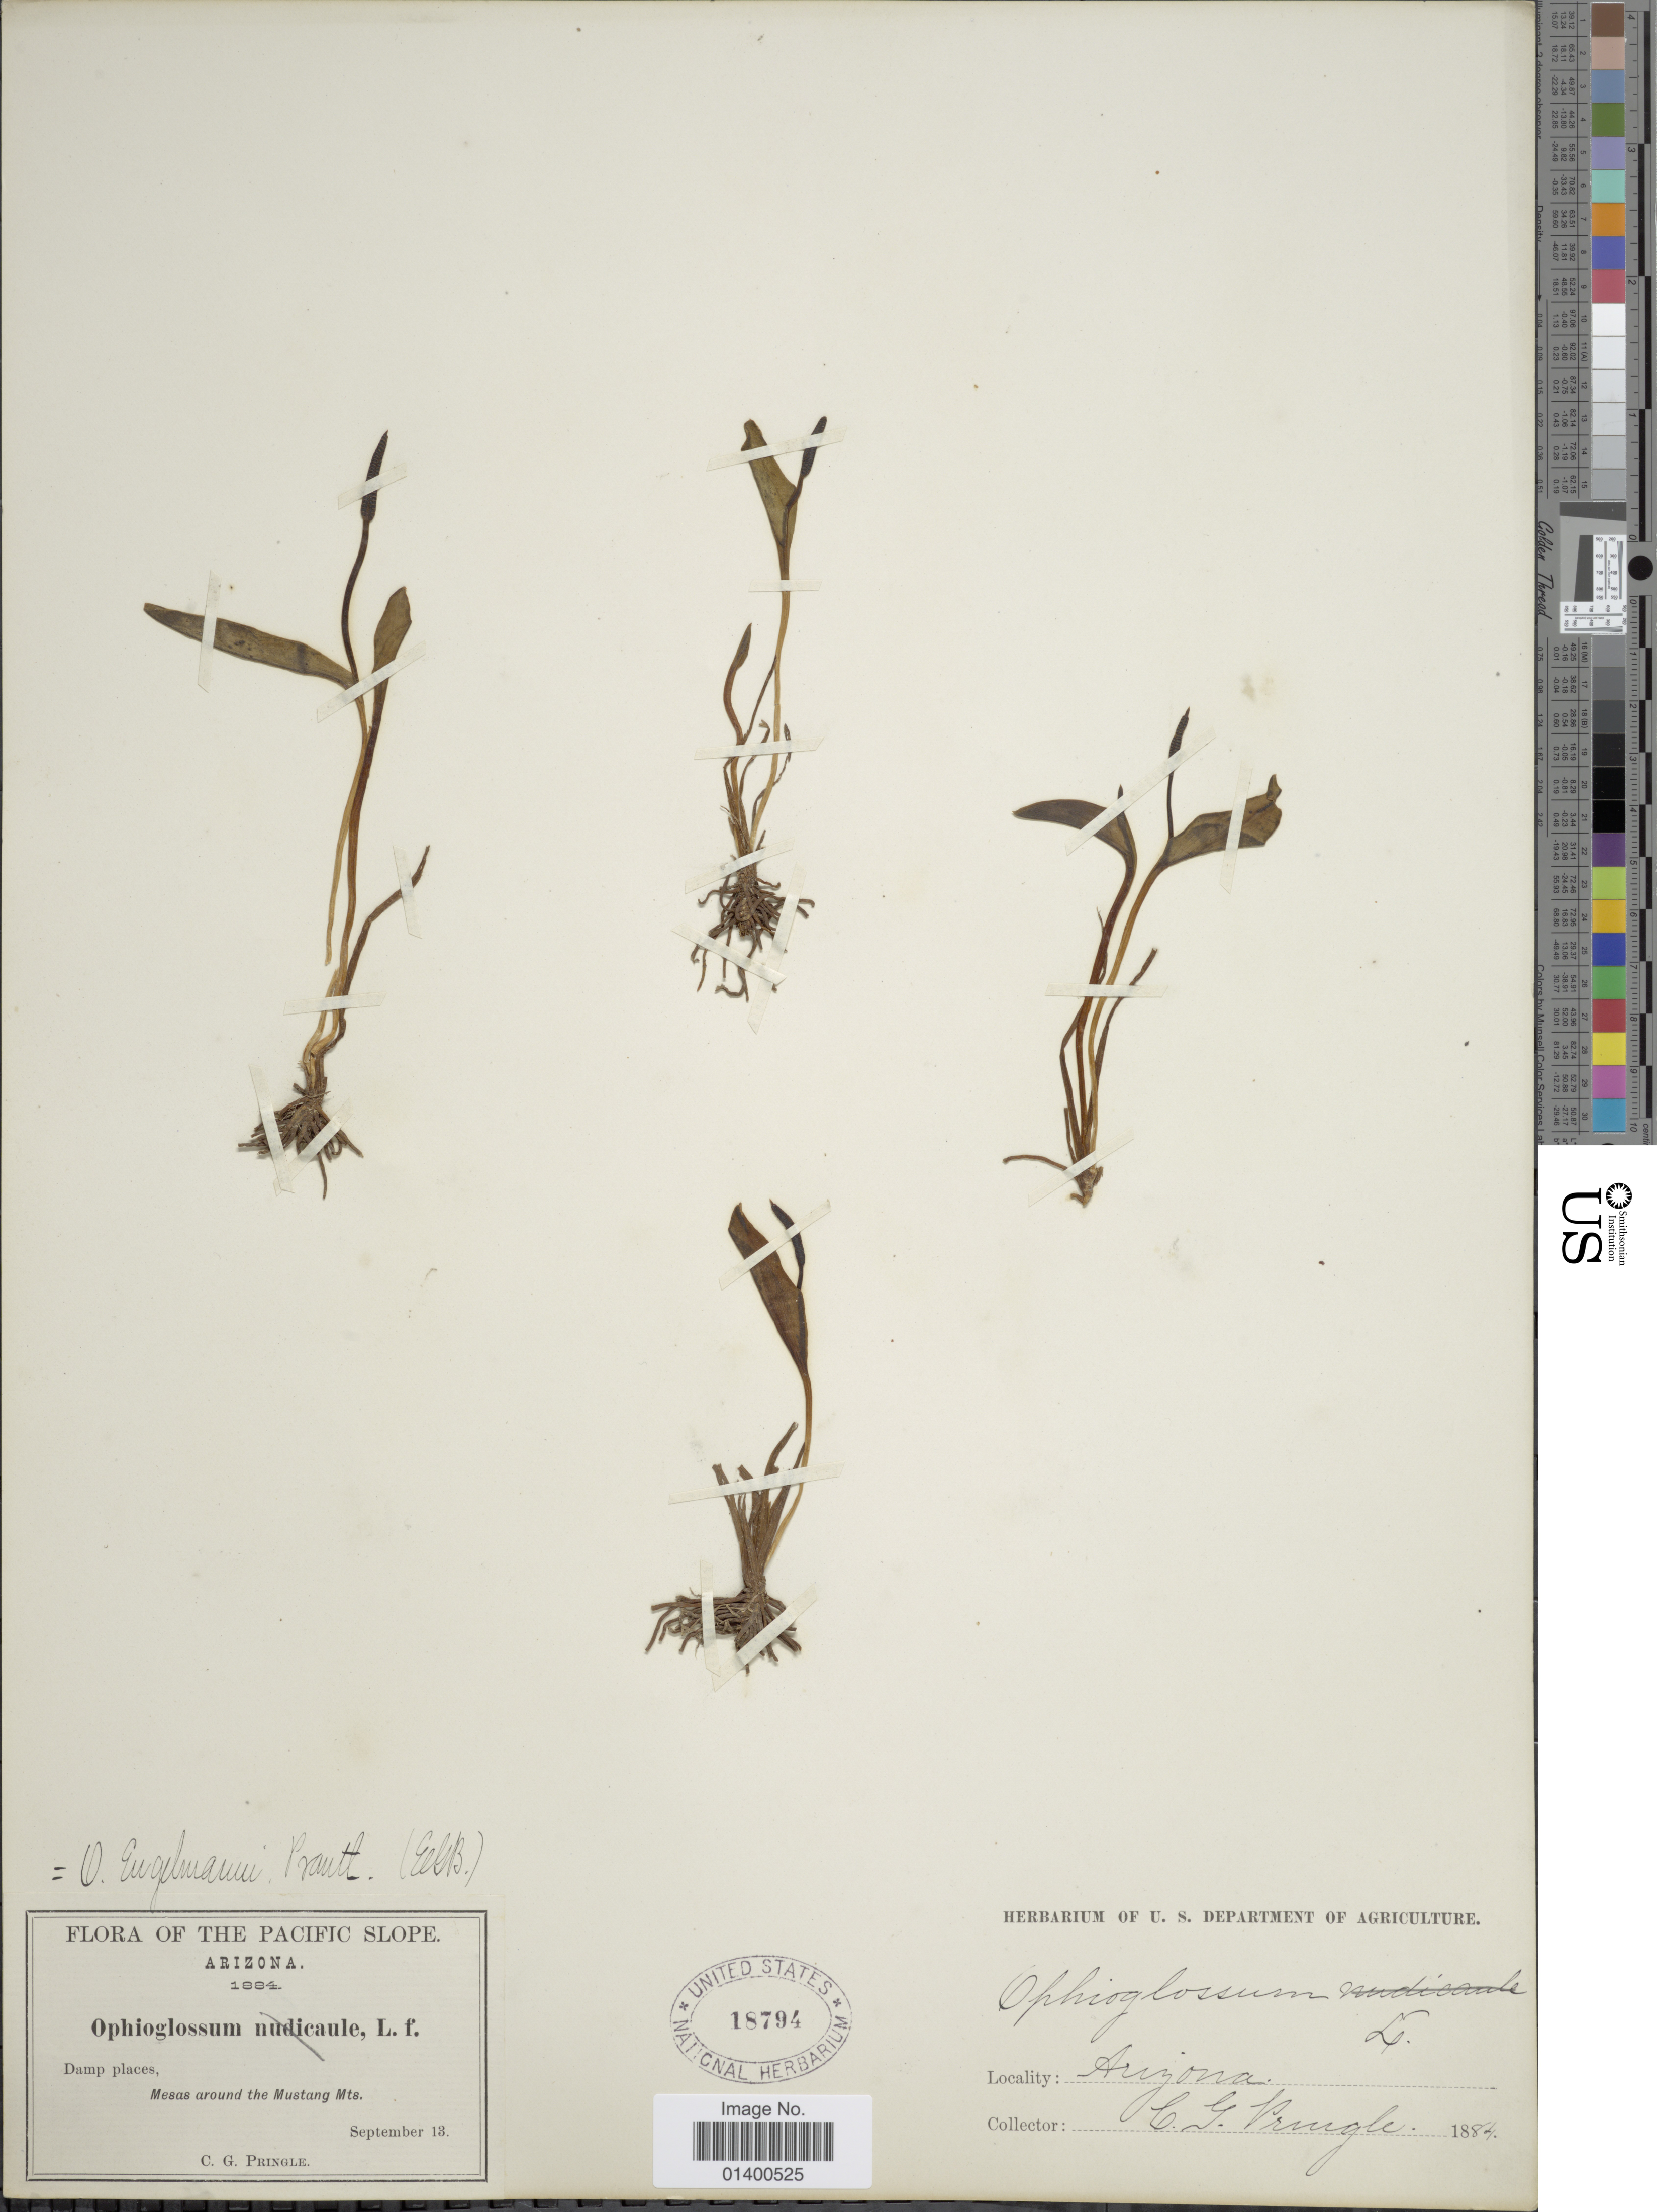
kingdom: Plantae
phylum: Tracheophyta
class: Polypodiopsida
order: Ophioglossales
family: Ophioglossaceae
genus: Ophioglossum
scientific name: Ophioglossum engelmannii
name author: Prantl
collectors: C. G. Pringle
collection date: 1884-09-13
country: United States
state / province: Arizona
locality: Pacific slope, mesas around the Mustang Mts.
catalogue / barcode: US 18794